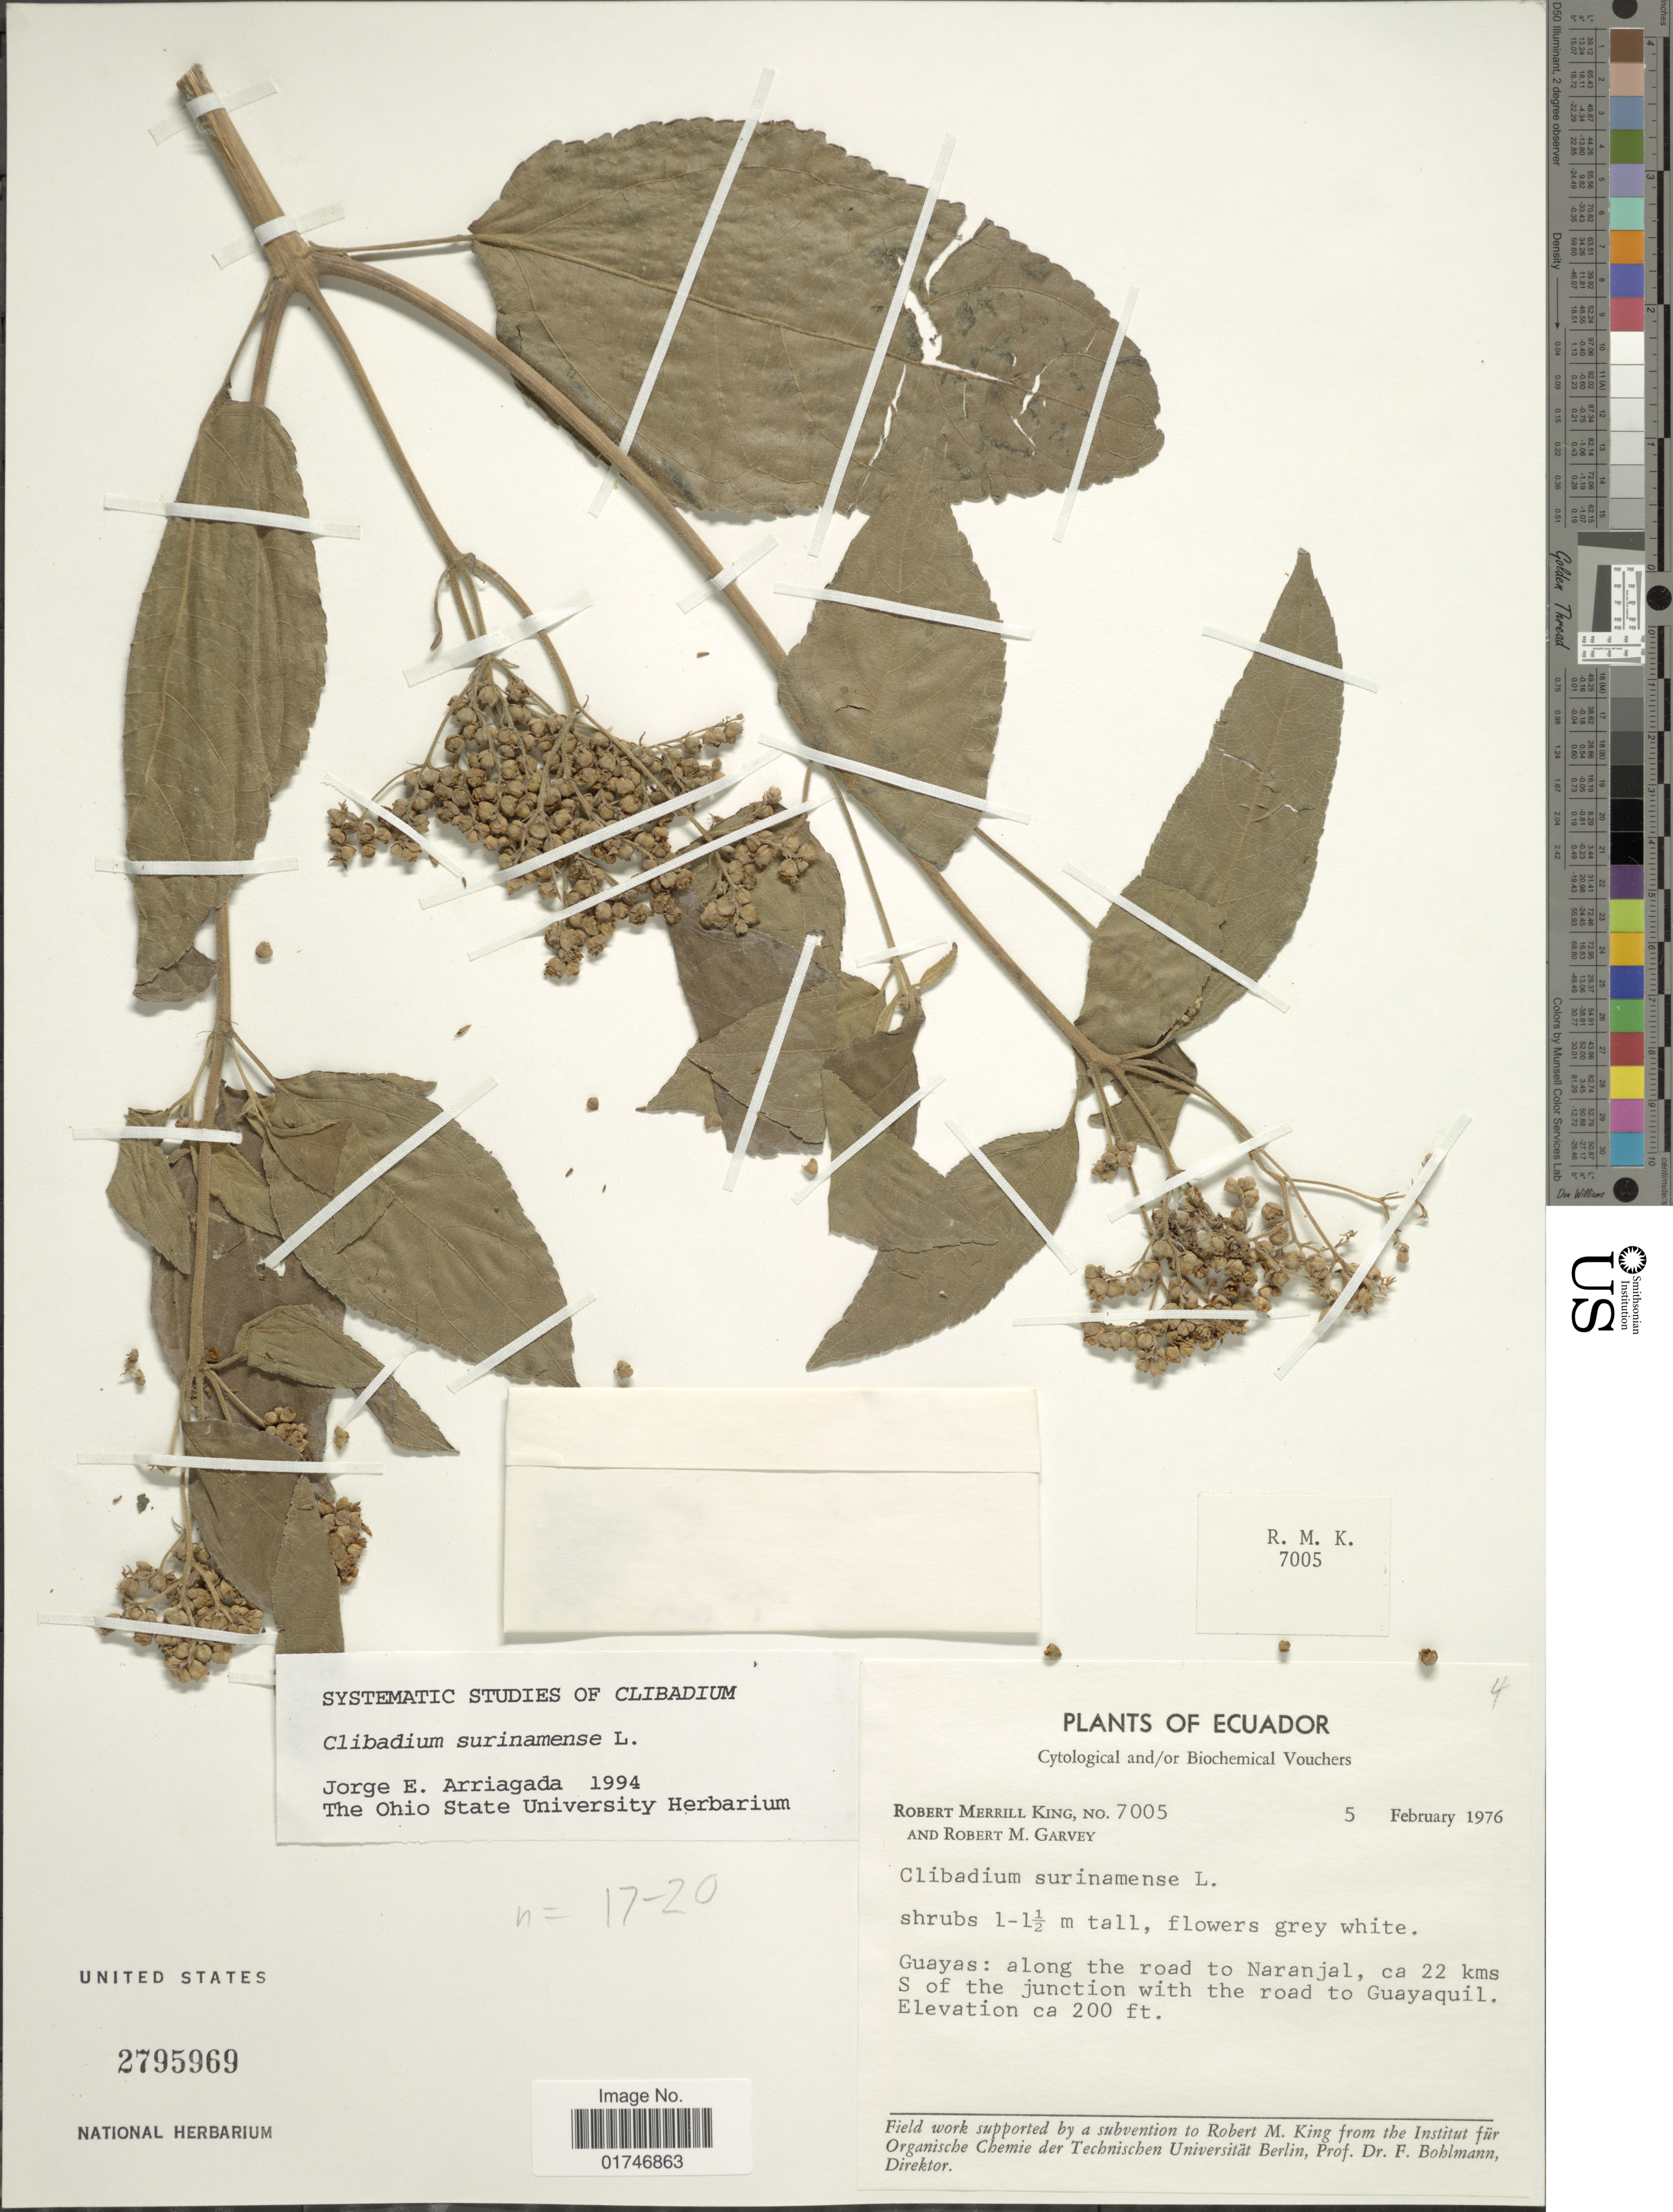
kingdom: Plantae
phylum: Tracheophyta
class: Magnoliopsida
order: Asterales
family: Asteraceae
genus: Clibadium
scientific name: Clibadium surinamense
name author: L.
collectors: R. M. King & R. Garvey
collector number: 7005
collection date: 1976-02-05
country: Ecuador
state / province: Guayas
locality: Guayas: along the road to Naranjal, ca 22 kms S of the junction with the road to Guayaquil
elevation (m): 61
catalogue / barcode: US 2795969